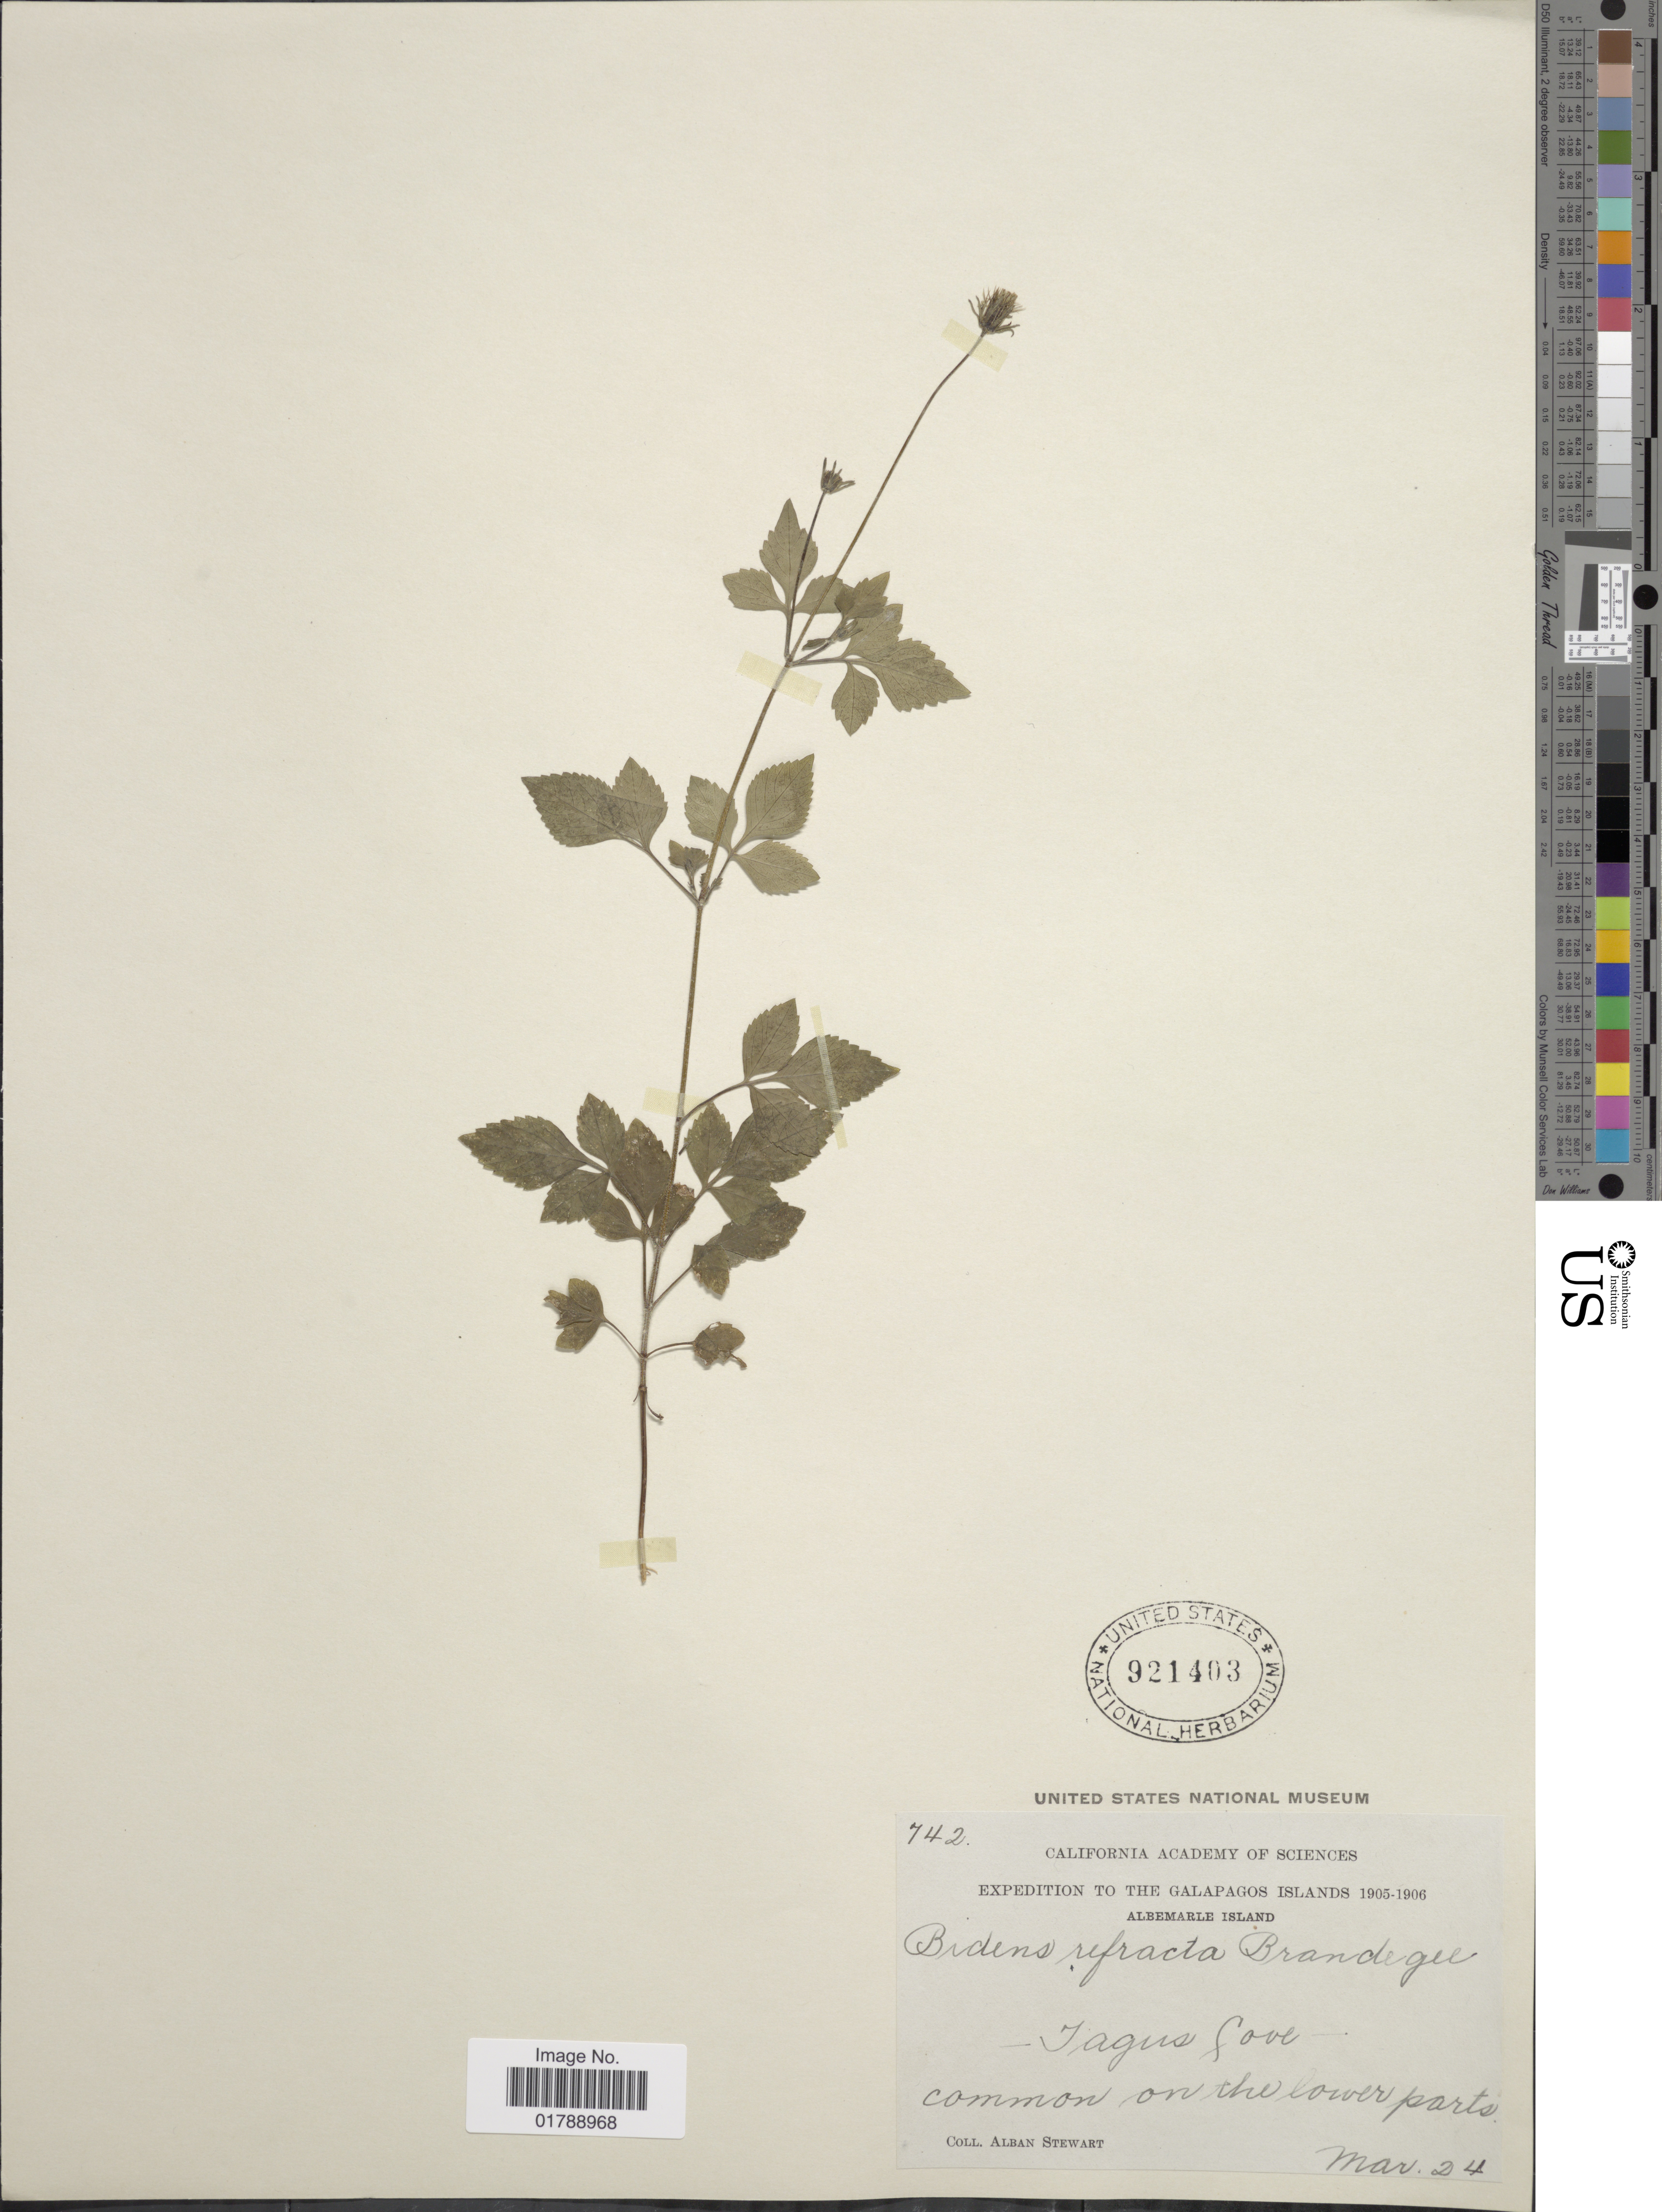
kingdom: Plantae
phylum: Tracheophyta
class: Magnoliopsida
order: Asterales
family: Asteraceae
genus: Bidens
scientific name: Bidens riparia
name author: Kunth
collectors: A. Stewart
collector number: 742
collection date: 1905-03-24/1906-03-24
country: Ecuador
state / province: Colón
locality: Galapagos Islands. Albemarle Island. Tagus Cove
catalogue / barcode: US 921403